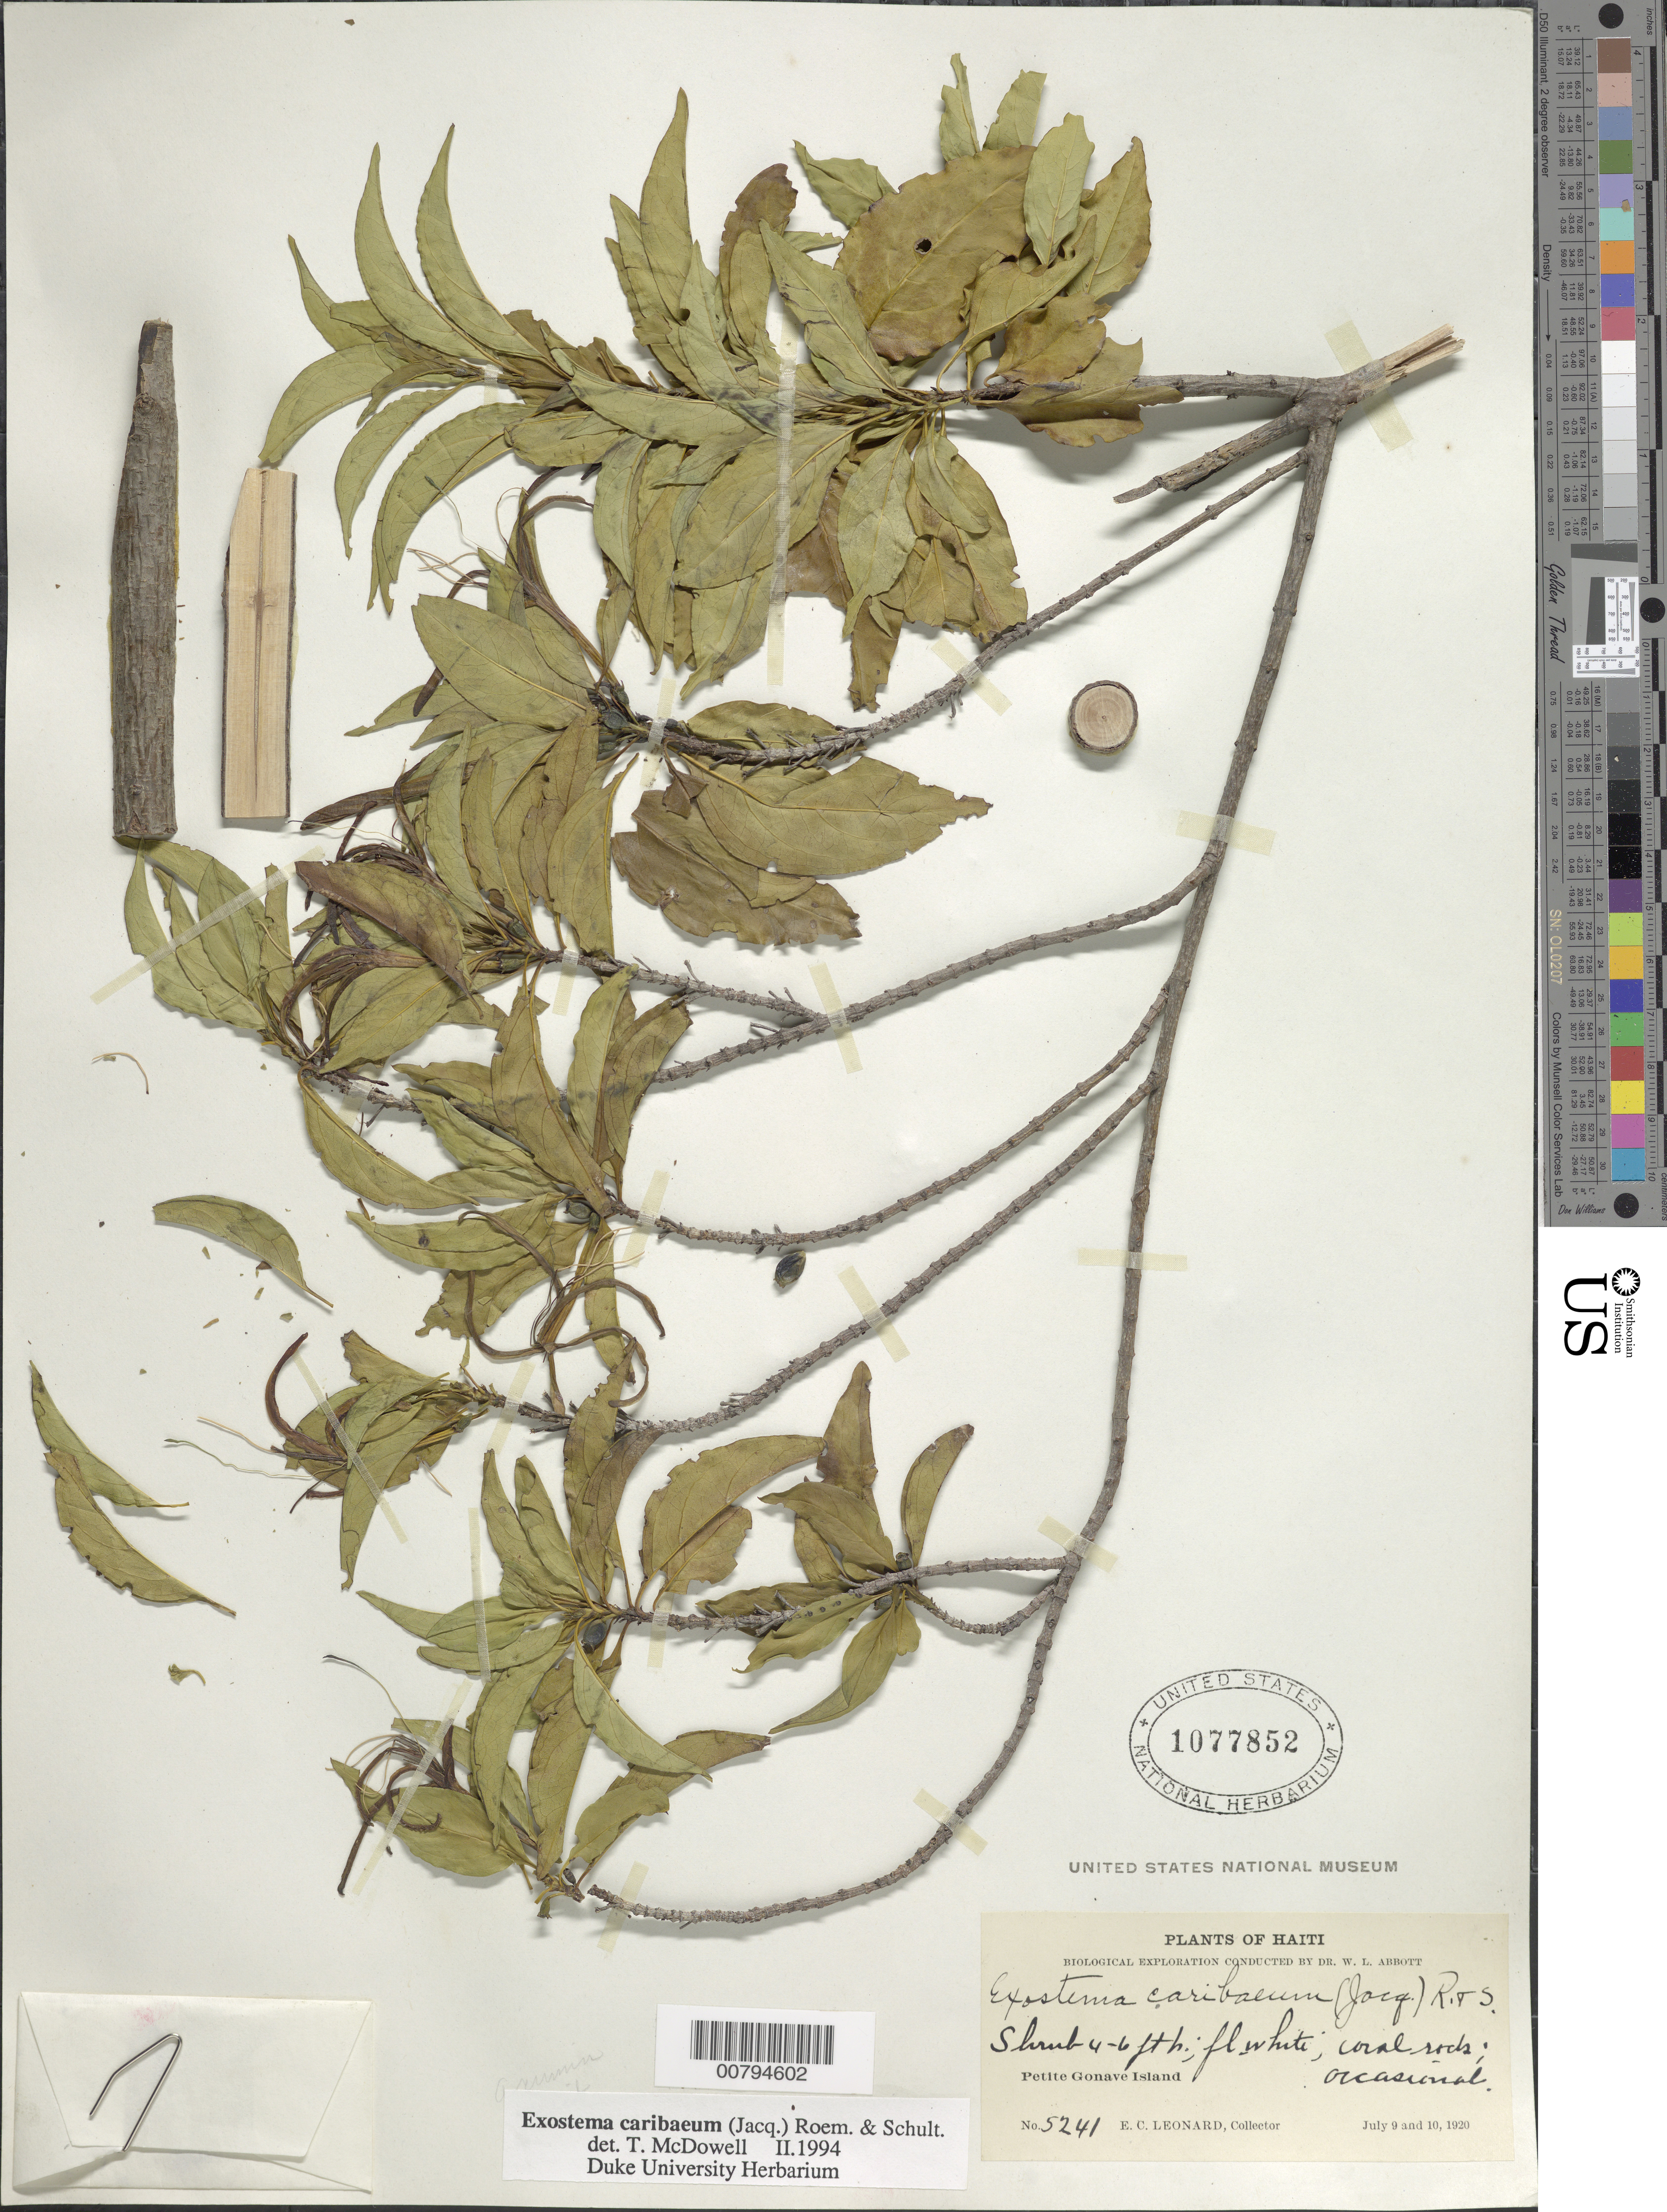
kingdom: Plantae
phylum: Tracheophyta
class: Magnoliopsida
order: Gentianales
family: Rubiaceae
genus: Exostema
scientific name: Exostema caribaeum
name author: (Jacq.) Roem. & Schult.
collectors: E. C. Leonard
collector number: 5241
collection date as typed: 09 Jul 1920 and 19 Jul 1920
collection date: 1920-07-09,1920-07-19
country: Haiti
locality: Petite Gonave Island.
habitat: Coral rock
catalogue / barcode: US 1077852